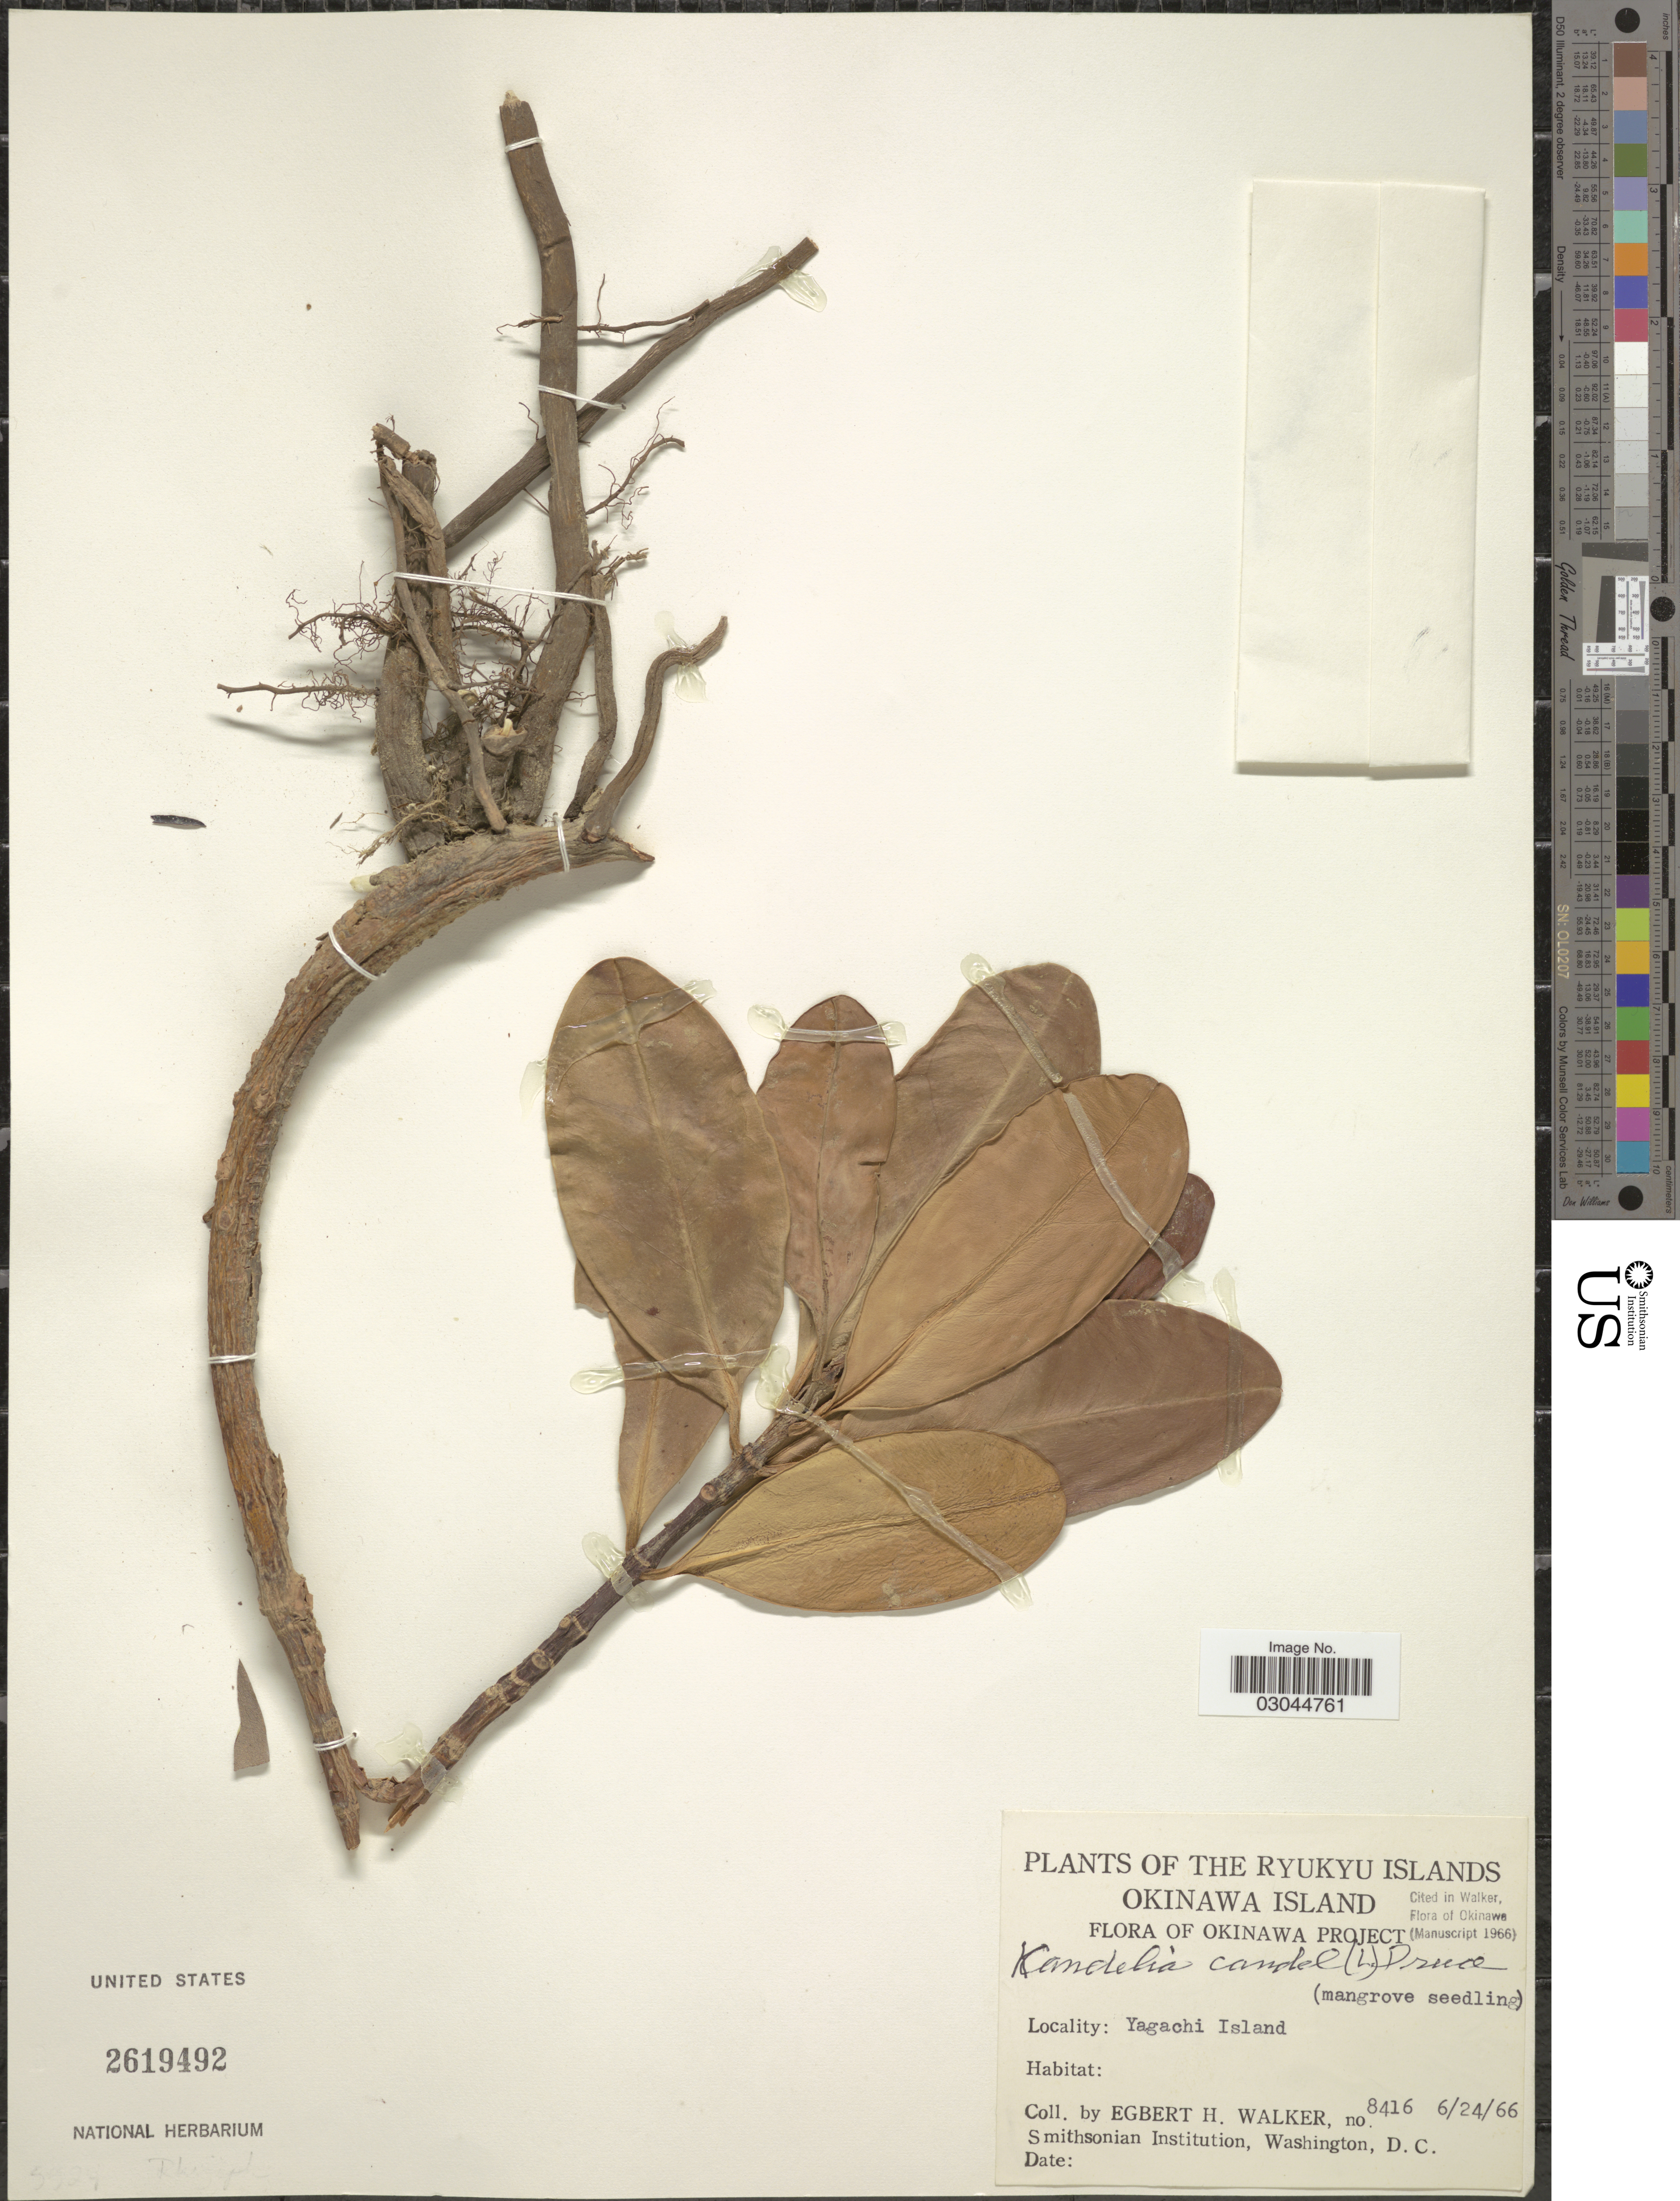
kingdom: Plantae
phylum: Tracheophyta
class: Magnoliopsida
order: Malpighiales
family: Rhizophoraceae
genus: Kandelia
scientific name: Kandelia obovata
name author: Sheue et al.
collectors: E. H. Walker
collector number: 8416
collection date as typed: Transcribed d/m/y: 24/6/66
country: Japan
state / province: Okinawa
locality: The Ryukyu Islands. Okinawa Island. Yagachi Island.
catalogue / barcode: US 2619492